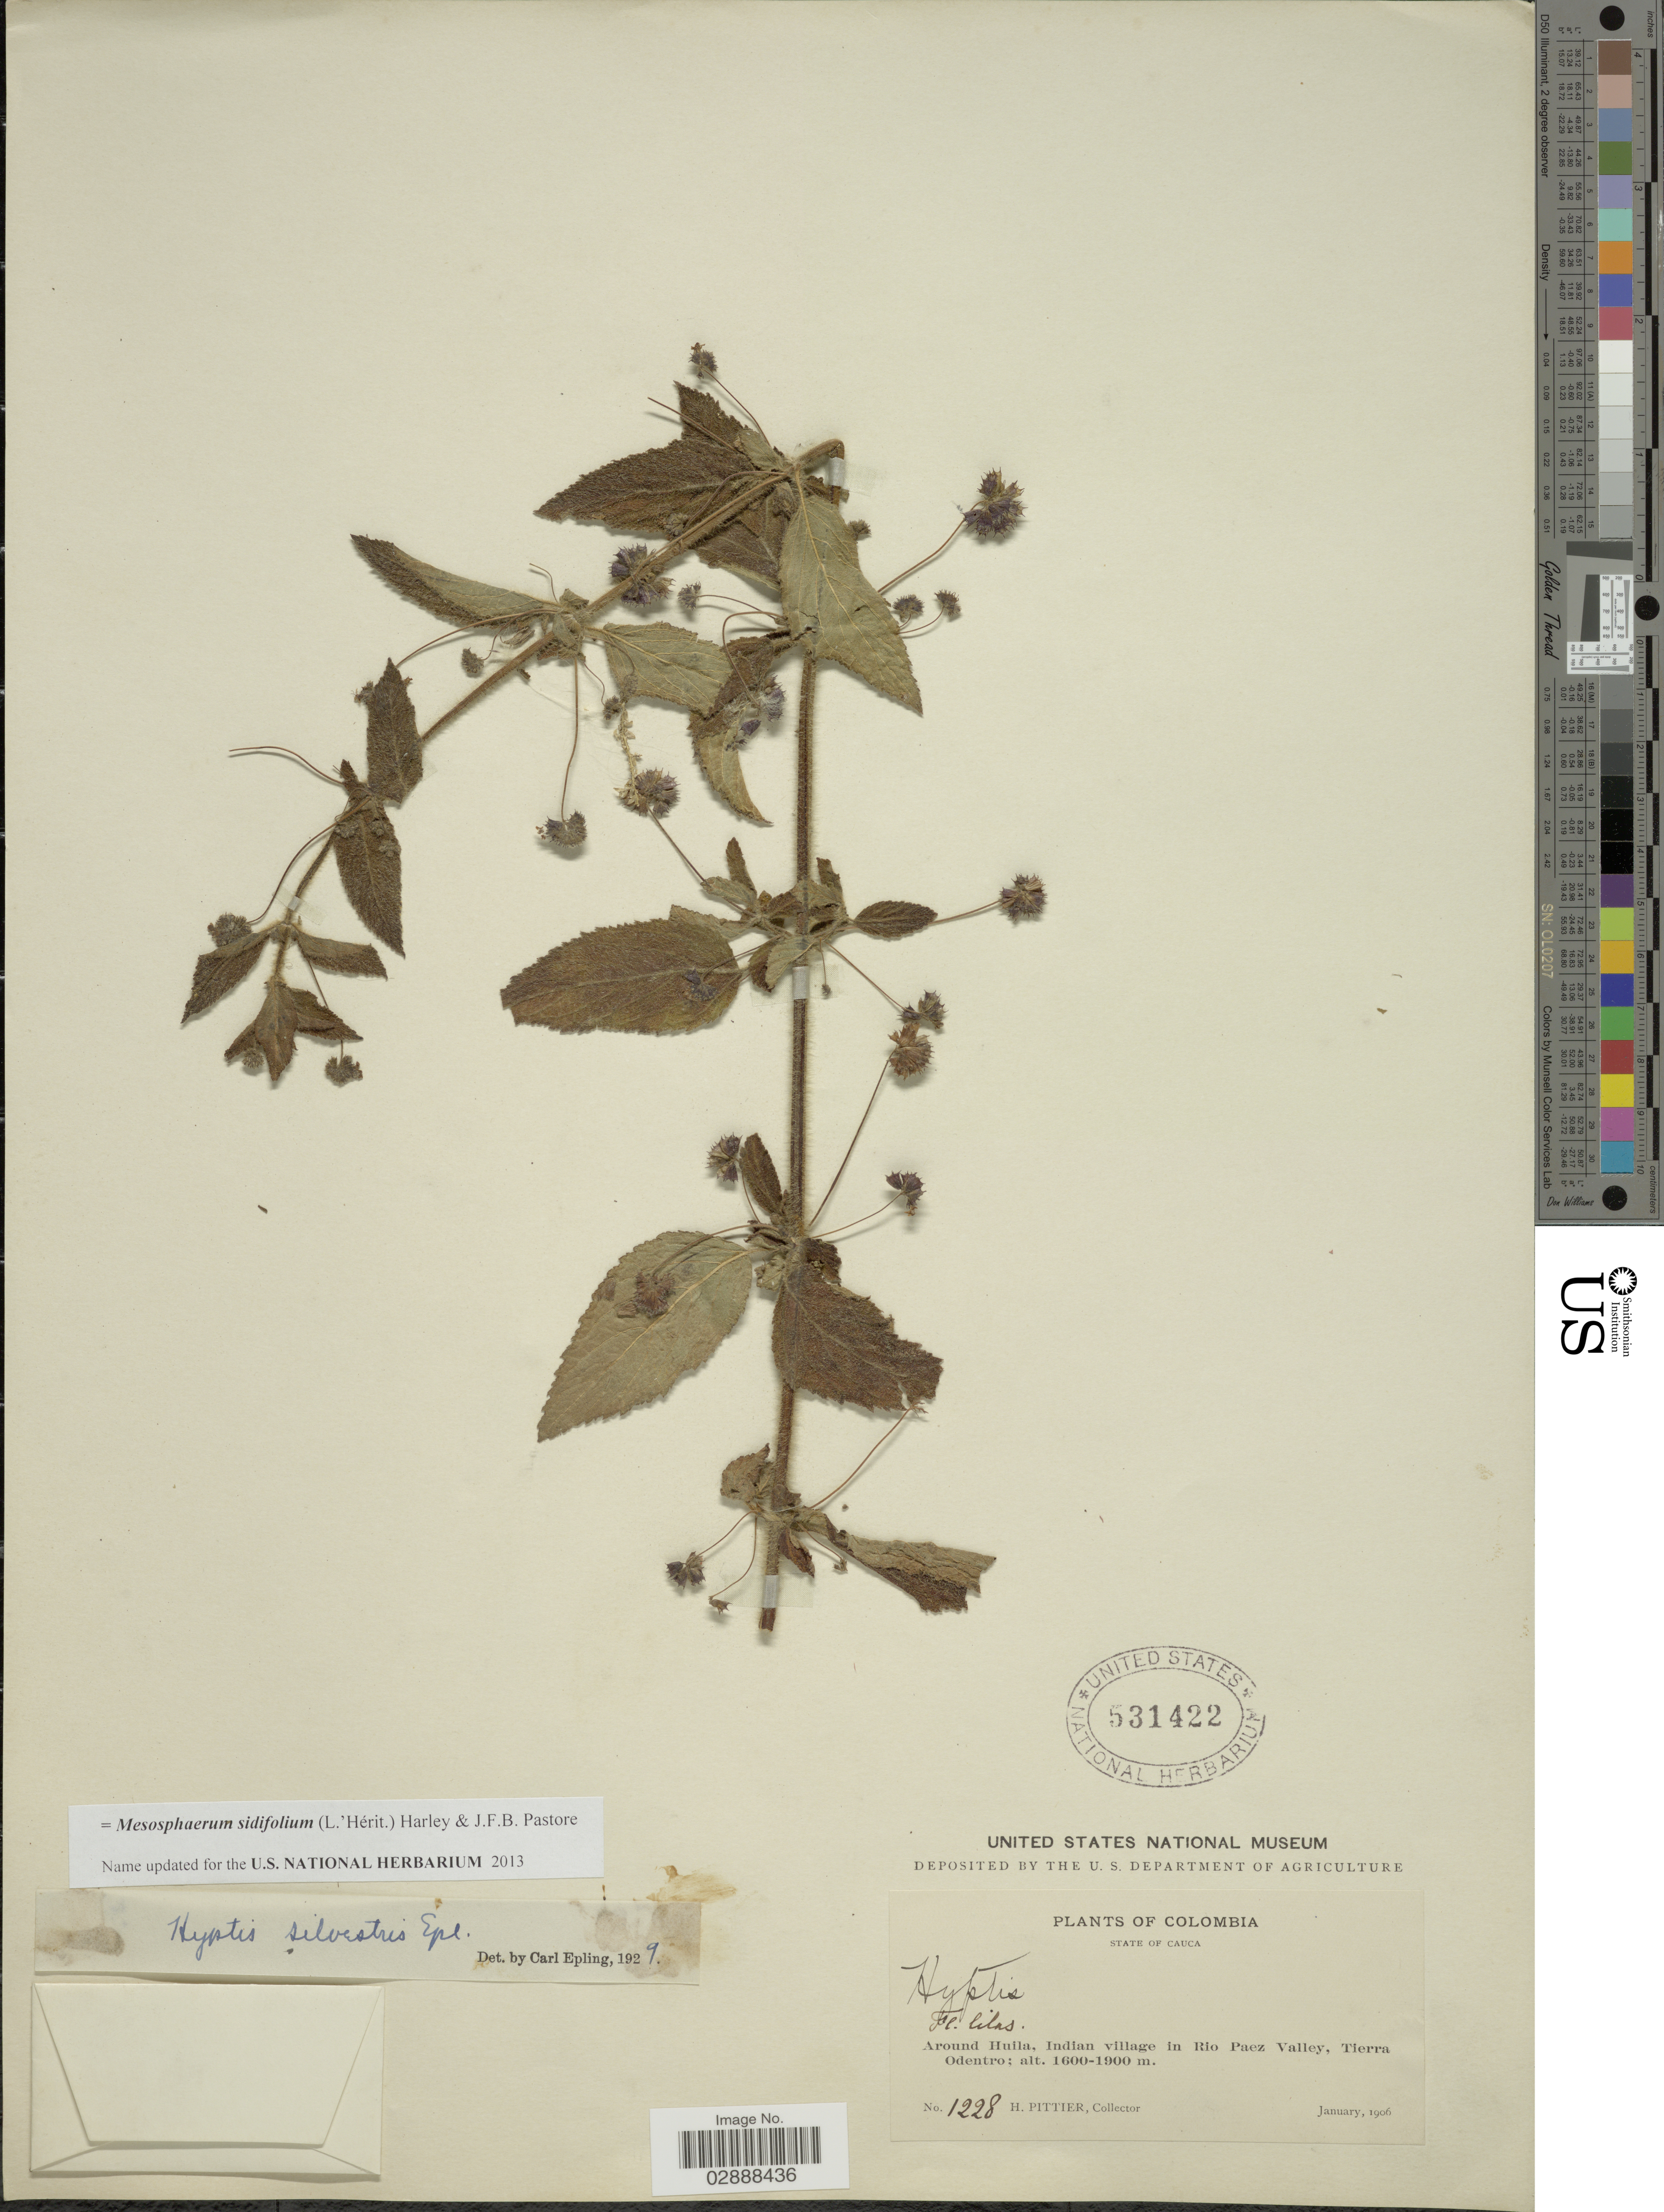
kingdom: Plantae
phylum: Tracheophyta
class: Magnoliopsida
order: Lamiales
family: Lamiaceae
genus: Mesosphaerum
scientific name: Mesosphaerum sidifolium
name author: (L'Hér.) Harley & J.F.B. Pastore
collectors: H. F. Pittier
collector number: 1228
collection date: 1906-01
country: Colombia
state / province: Cauca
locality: Around Huila, Indian Village in Rio Paez Valley, Tierra Odentro.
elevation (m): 1600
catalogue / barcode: US 531422